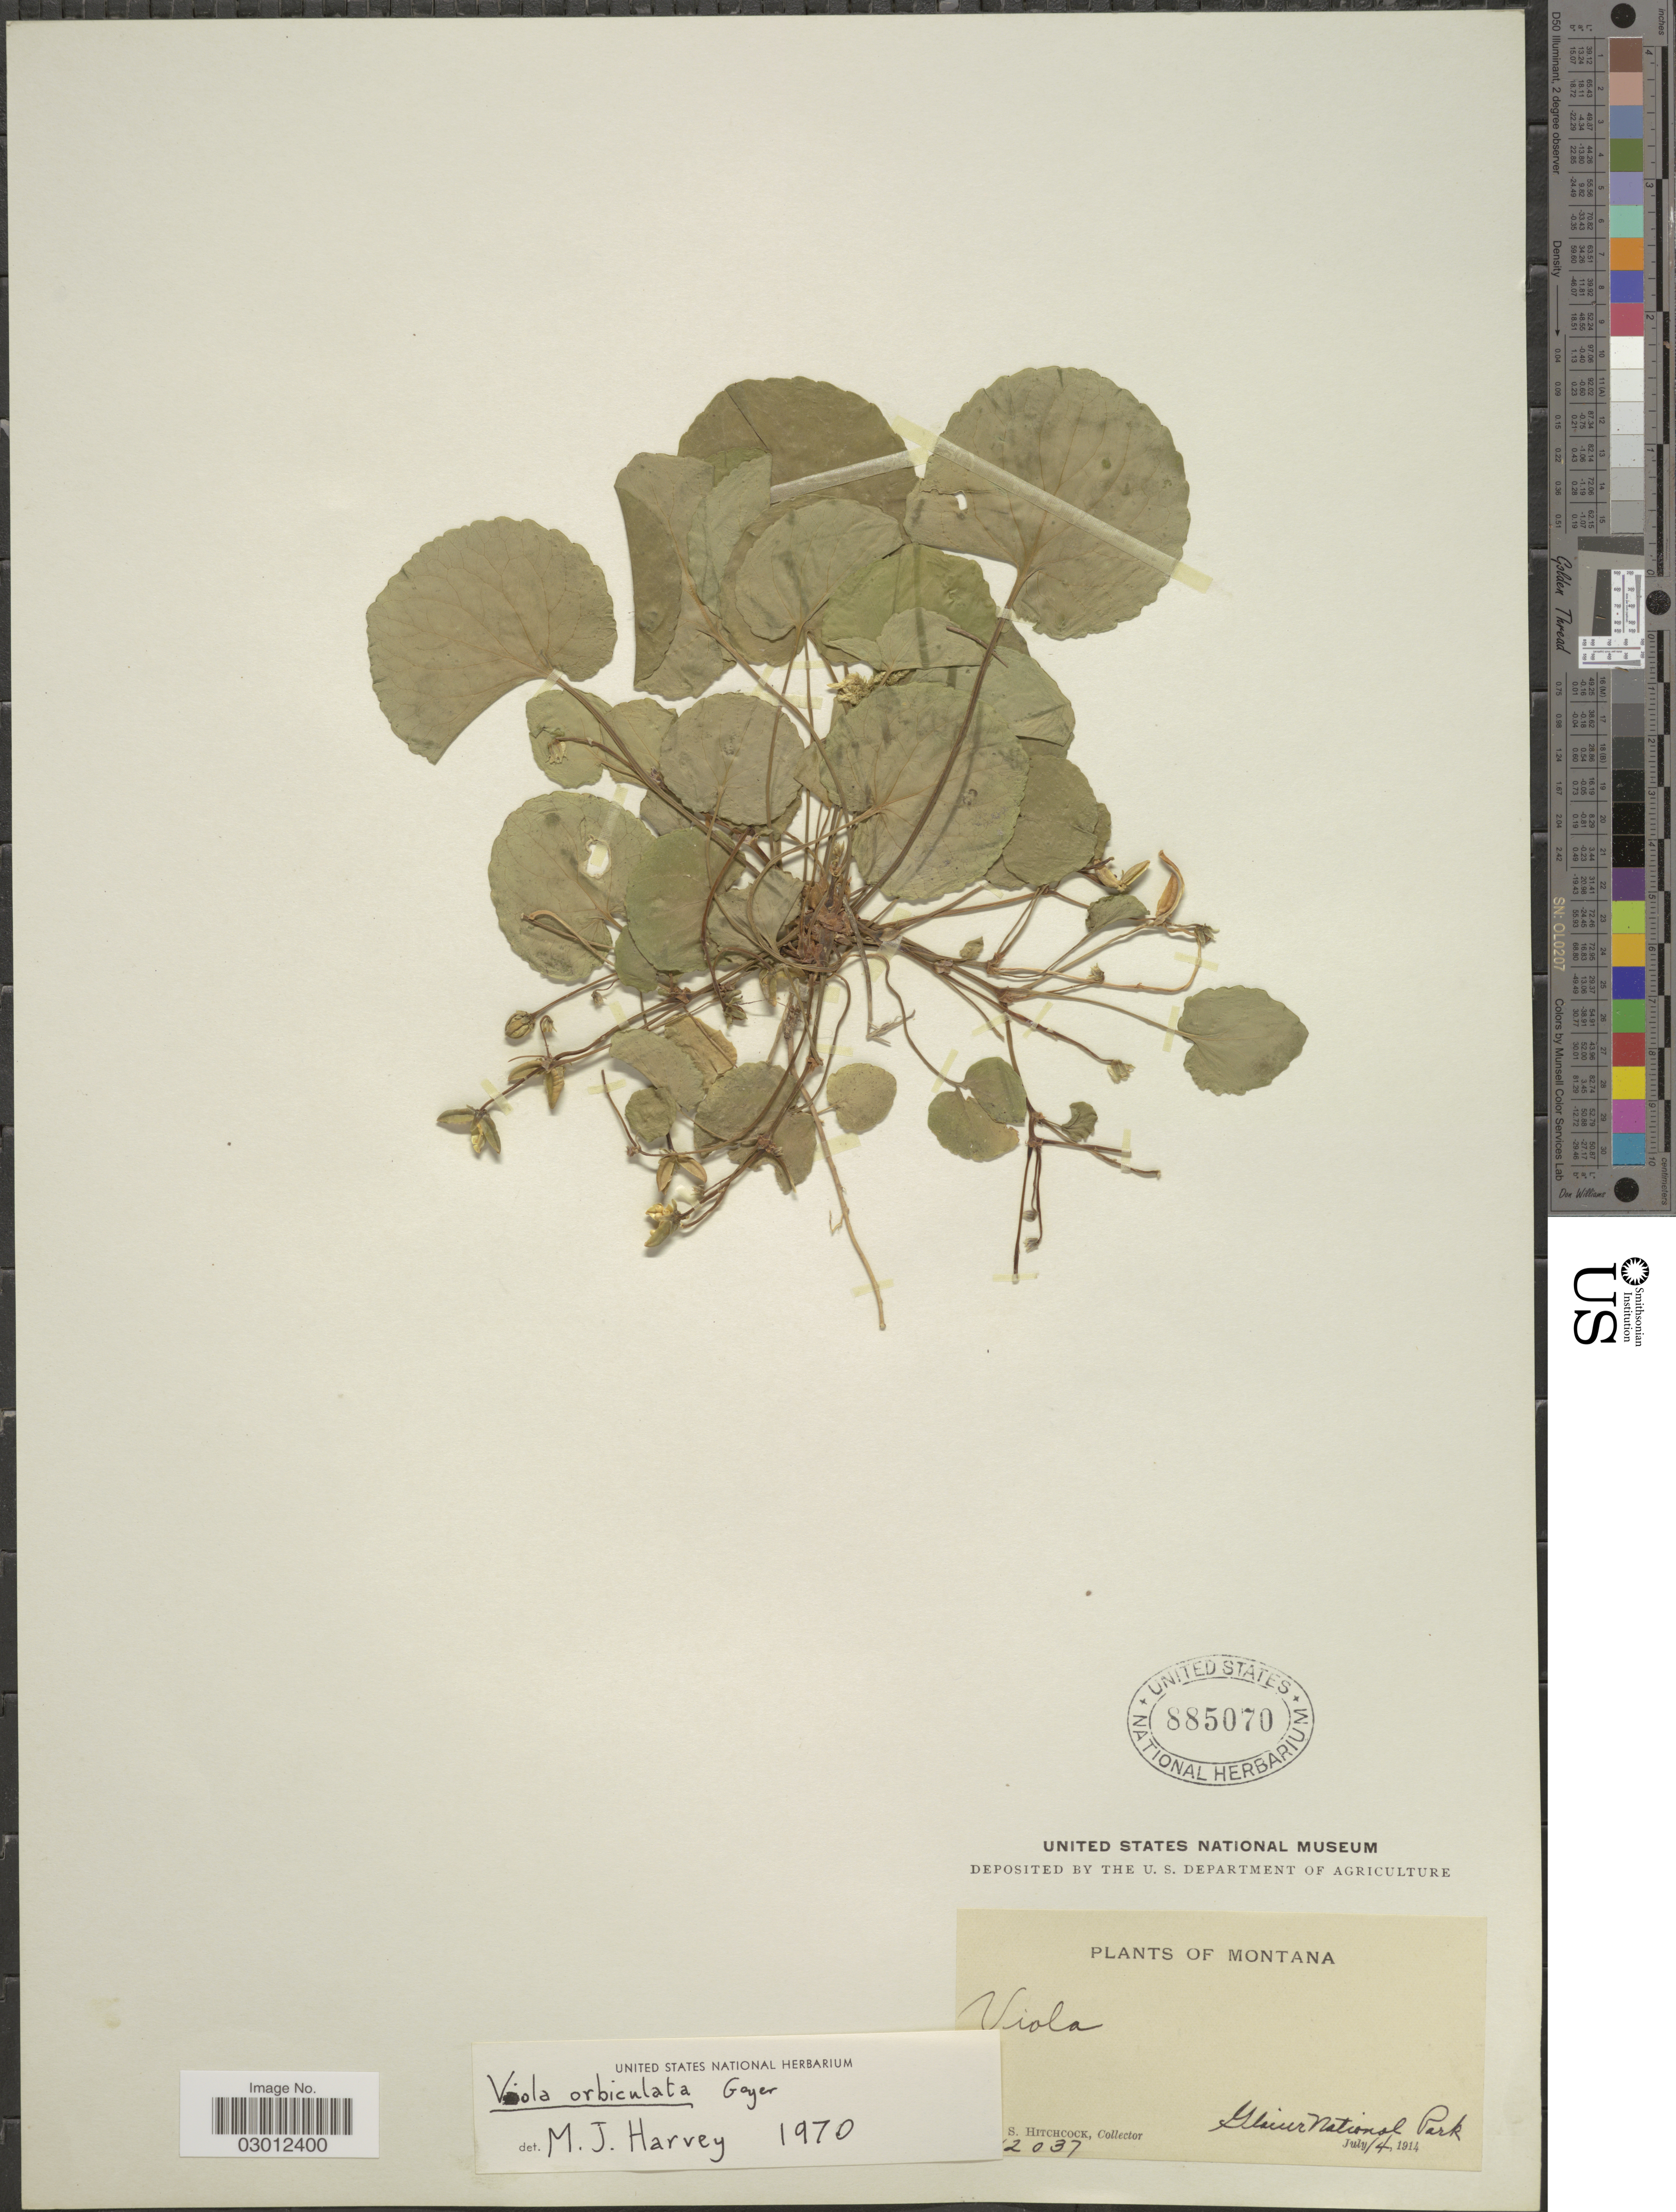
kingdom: Plantae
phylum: Tracheophyta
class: Magnoliopsida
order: Malpighiales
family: Violaceae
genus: Viola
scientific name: Viola orbiculata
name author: Geyer ex Hook.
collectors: A. S. Hitchcock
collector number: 12037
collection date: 1914-07-14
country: United States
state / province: Montana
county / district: Flathead / Glacier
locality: Glacier National Park.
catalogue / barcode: US 885070